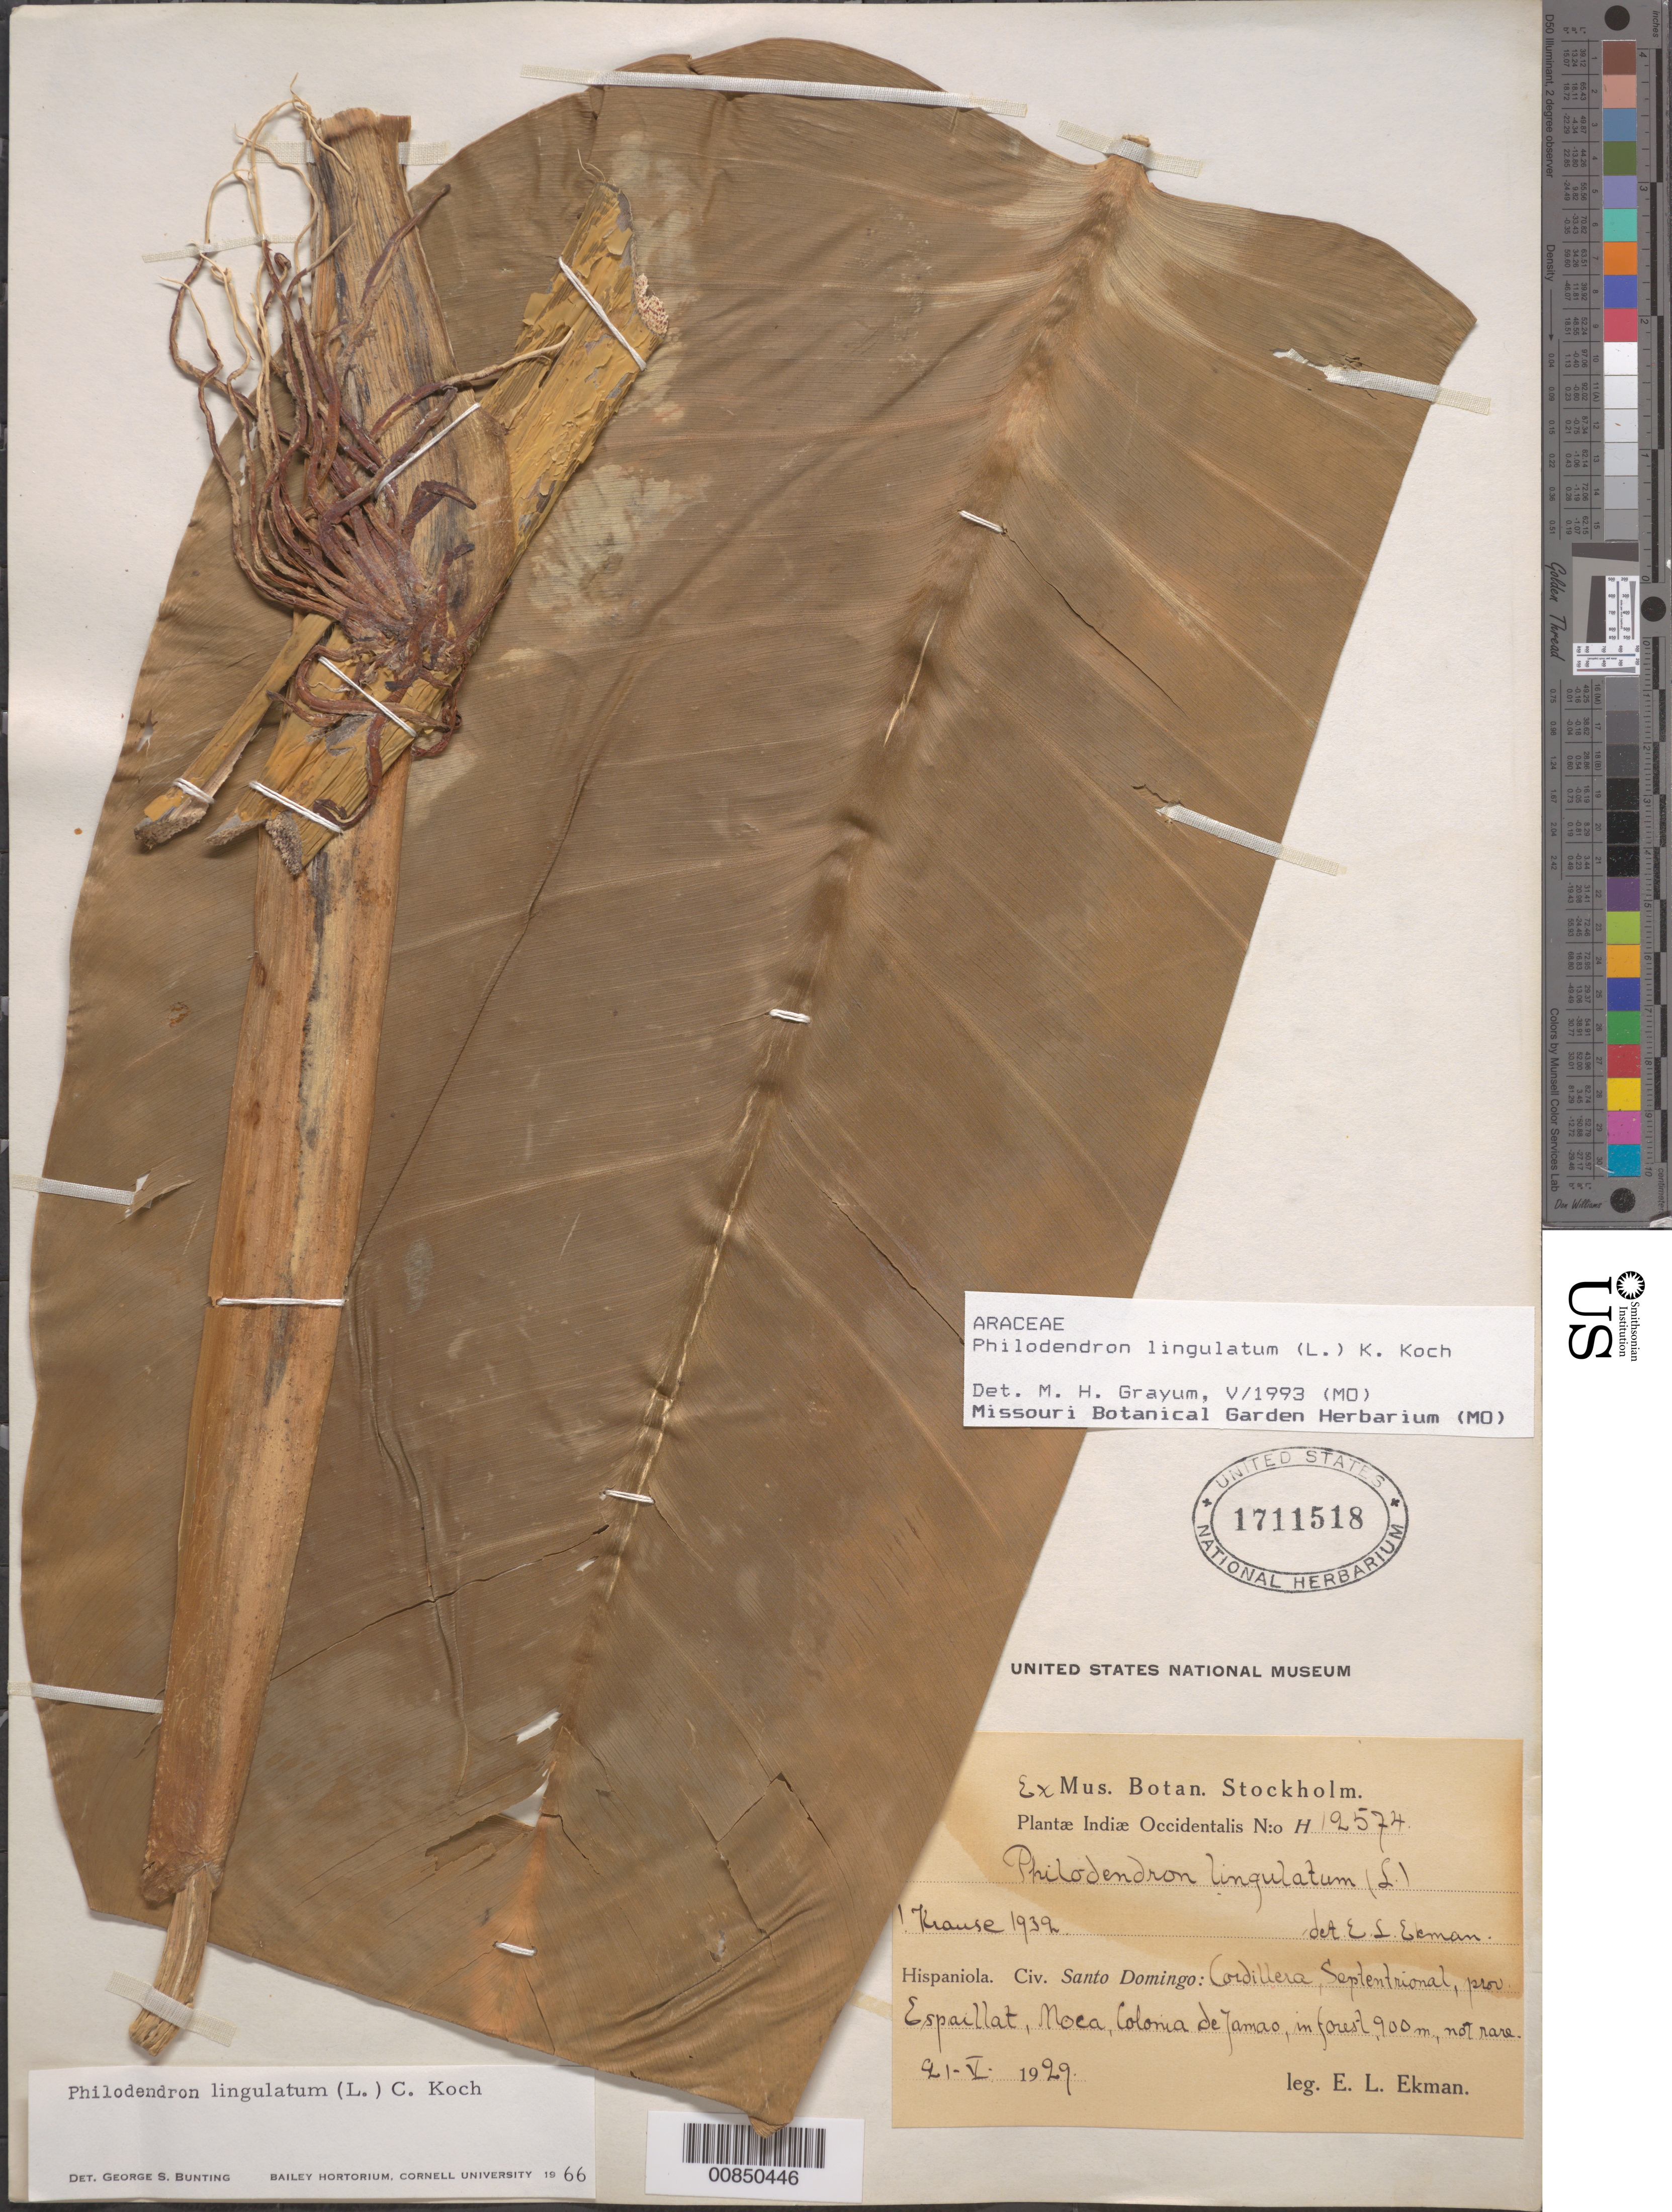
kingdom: Plantae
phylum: Tracheophyta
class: Liliopsida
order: Alismatales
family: Araceae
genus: Philodendron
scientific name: Philodendron lingulatum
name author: (L.) K. Koch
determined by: Grayum, M. H., (MO MO)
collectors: E. L. Ekman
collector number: H 12574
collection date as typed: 21 May 1929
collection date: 1929-05-21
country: Dominican Republic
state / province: Espaillat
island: Hispaniola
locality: Cordillera Septentrional, Moca, Colonia de Jamao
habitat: In forest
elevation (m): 900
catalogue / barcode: US 1711518